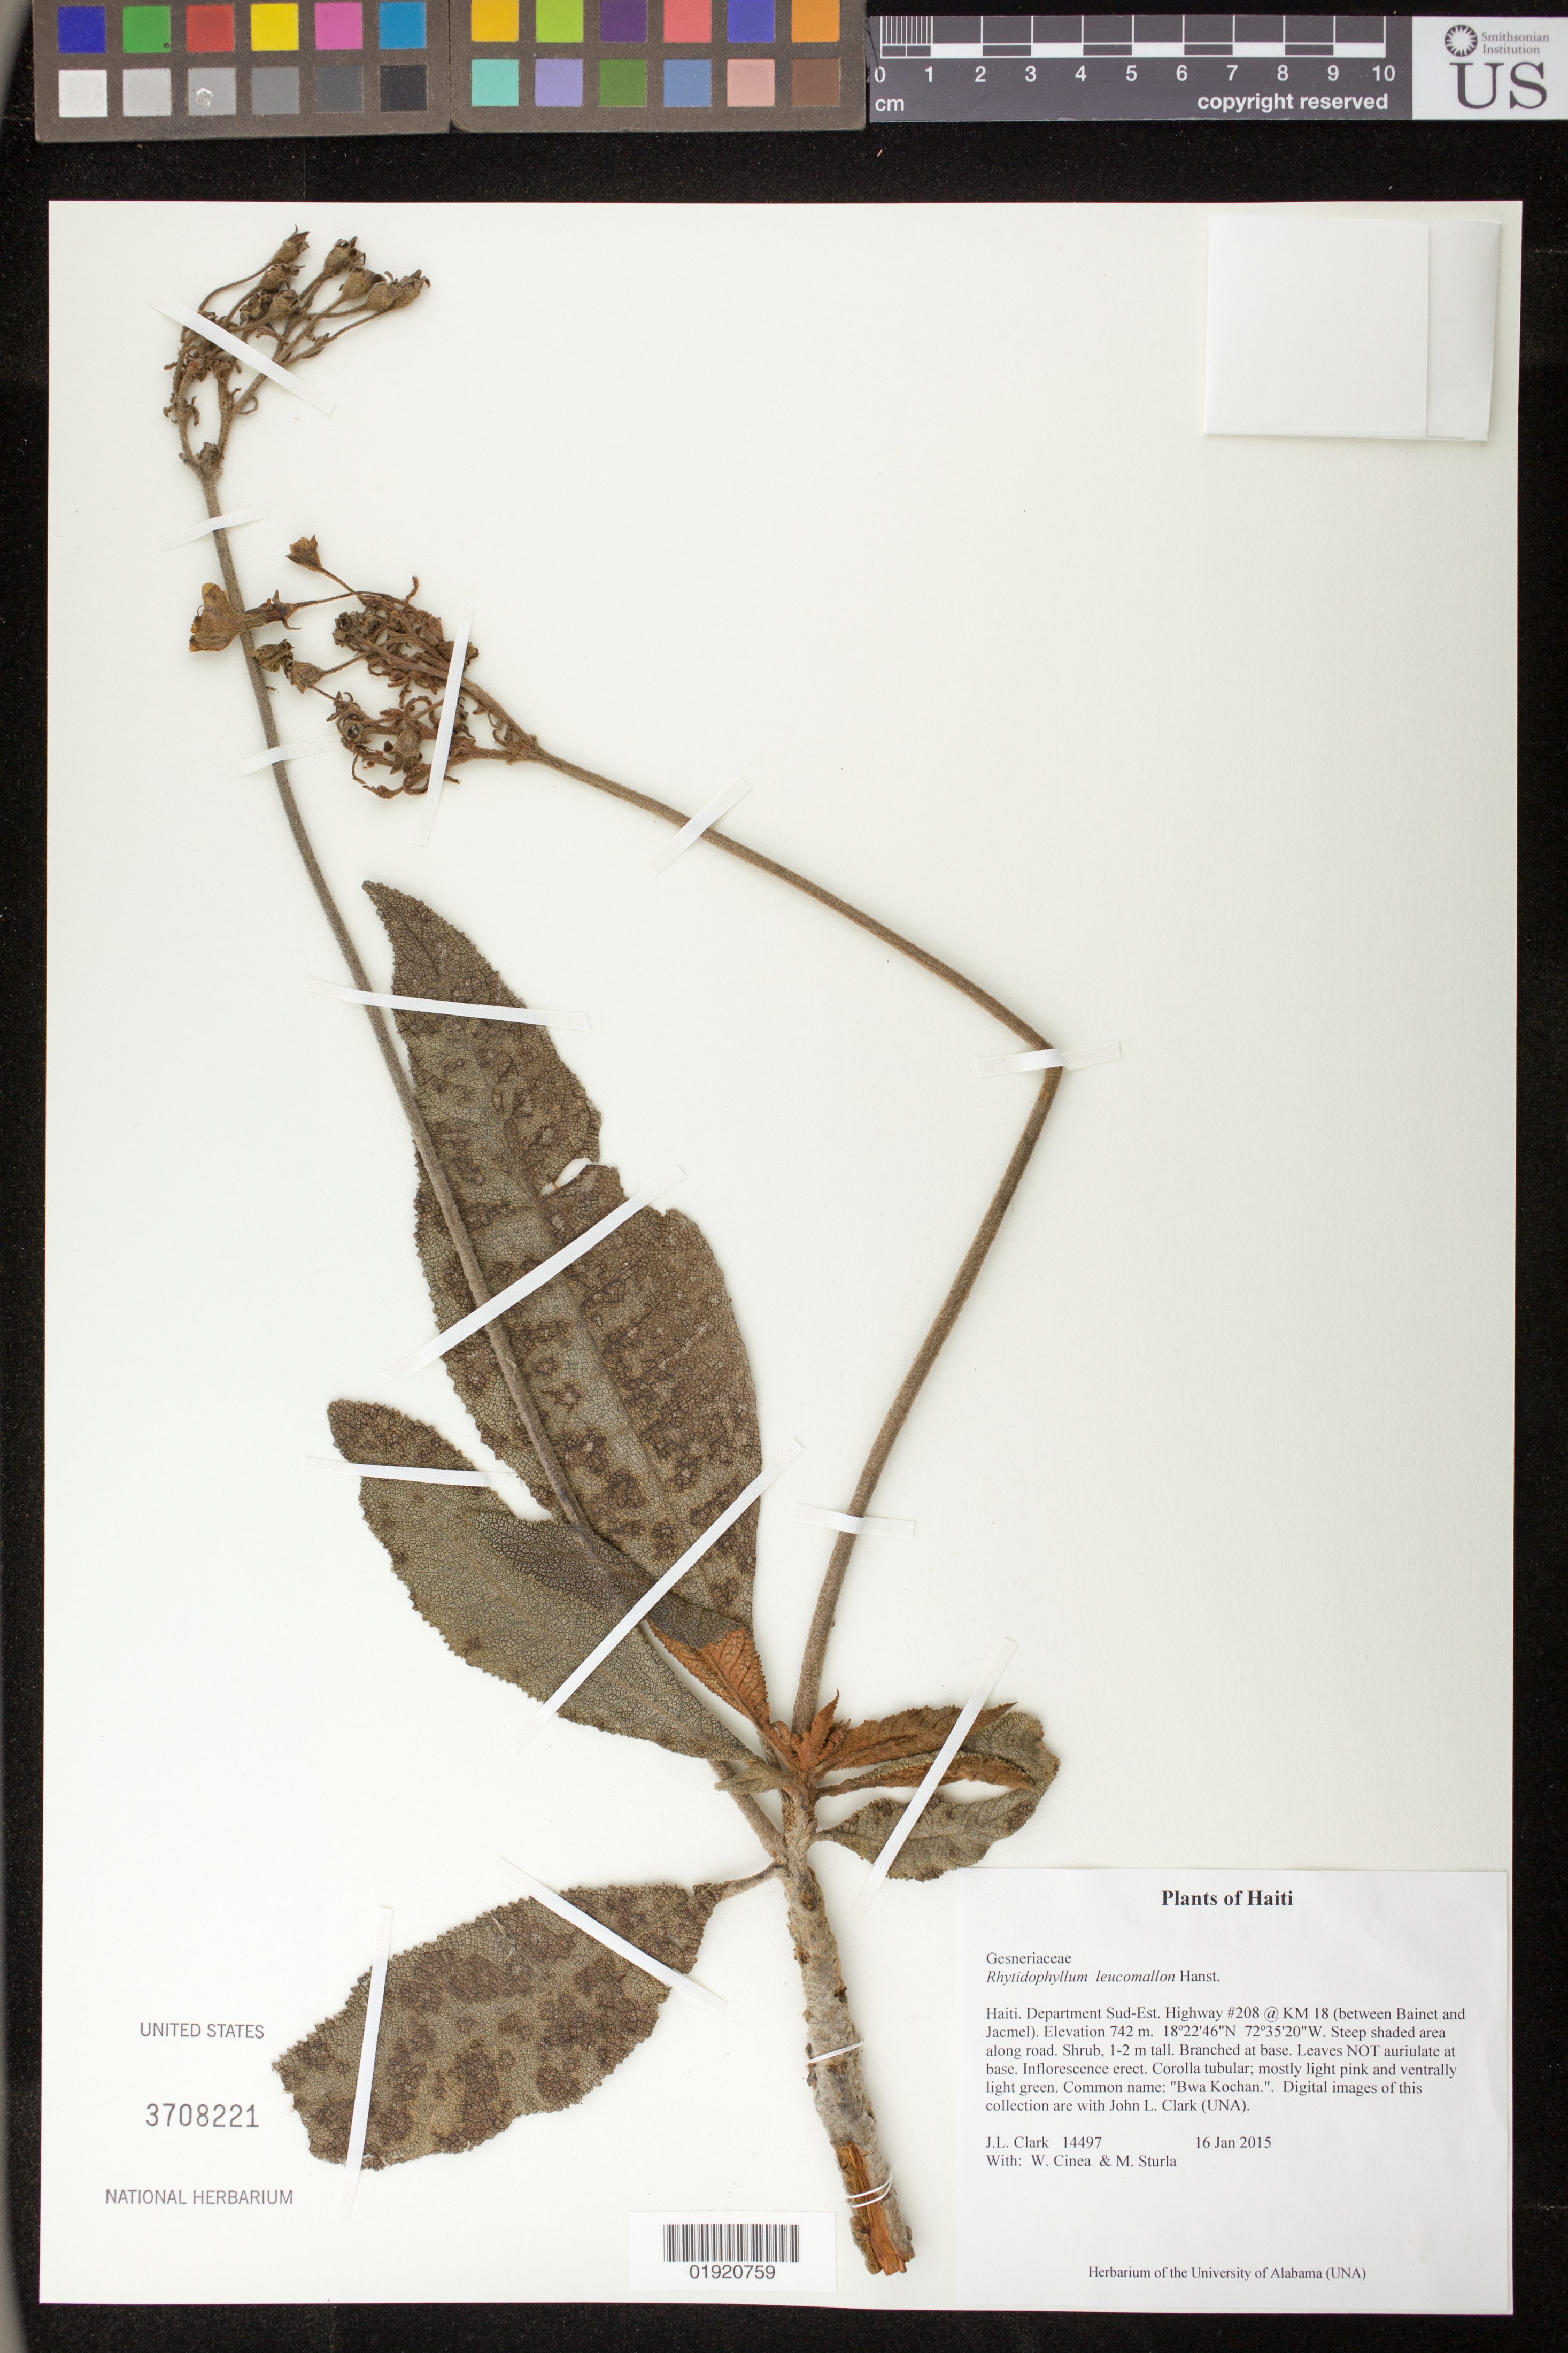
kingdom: Plantae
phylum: Tracheophyta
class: Magnoliopsida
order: Lamiales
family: Gesneriaceae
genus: Rhytidophyllum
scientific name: Rhytidophyllum leucomallon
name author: Hanst.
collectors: J. L. Clark, W. Cinea & M. Sturla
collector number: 14497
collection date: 2015-01-16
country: Haiti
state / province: Sud-Est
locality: Haiti. Department Sud-Est. Highway #208 @ KM 18 (between Bainet and Jacmel).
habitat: Steep shaded area along road.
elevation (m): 742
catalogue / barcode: US 3708221